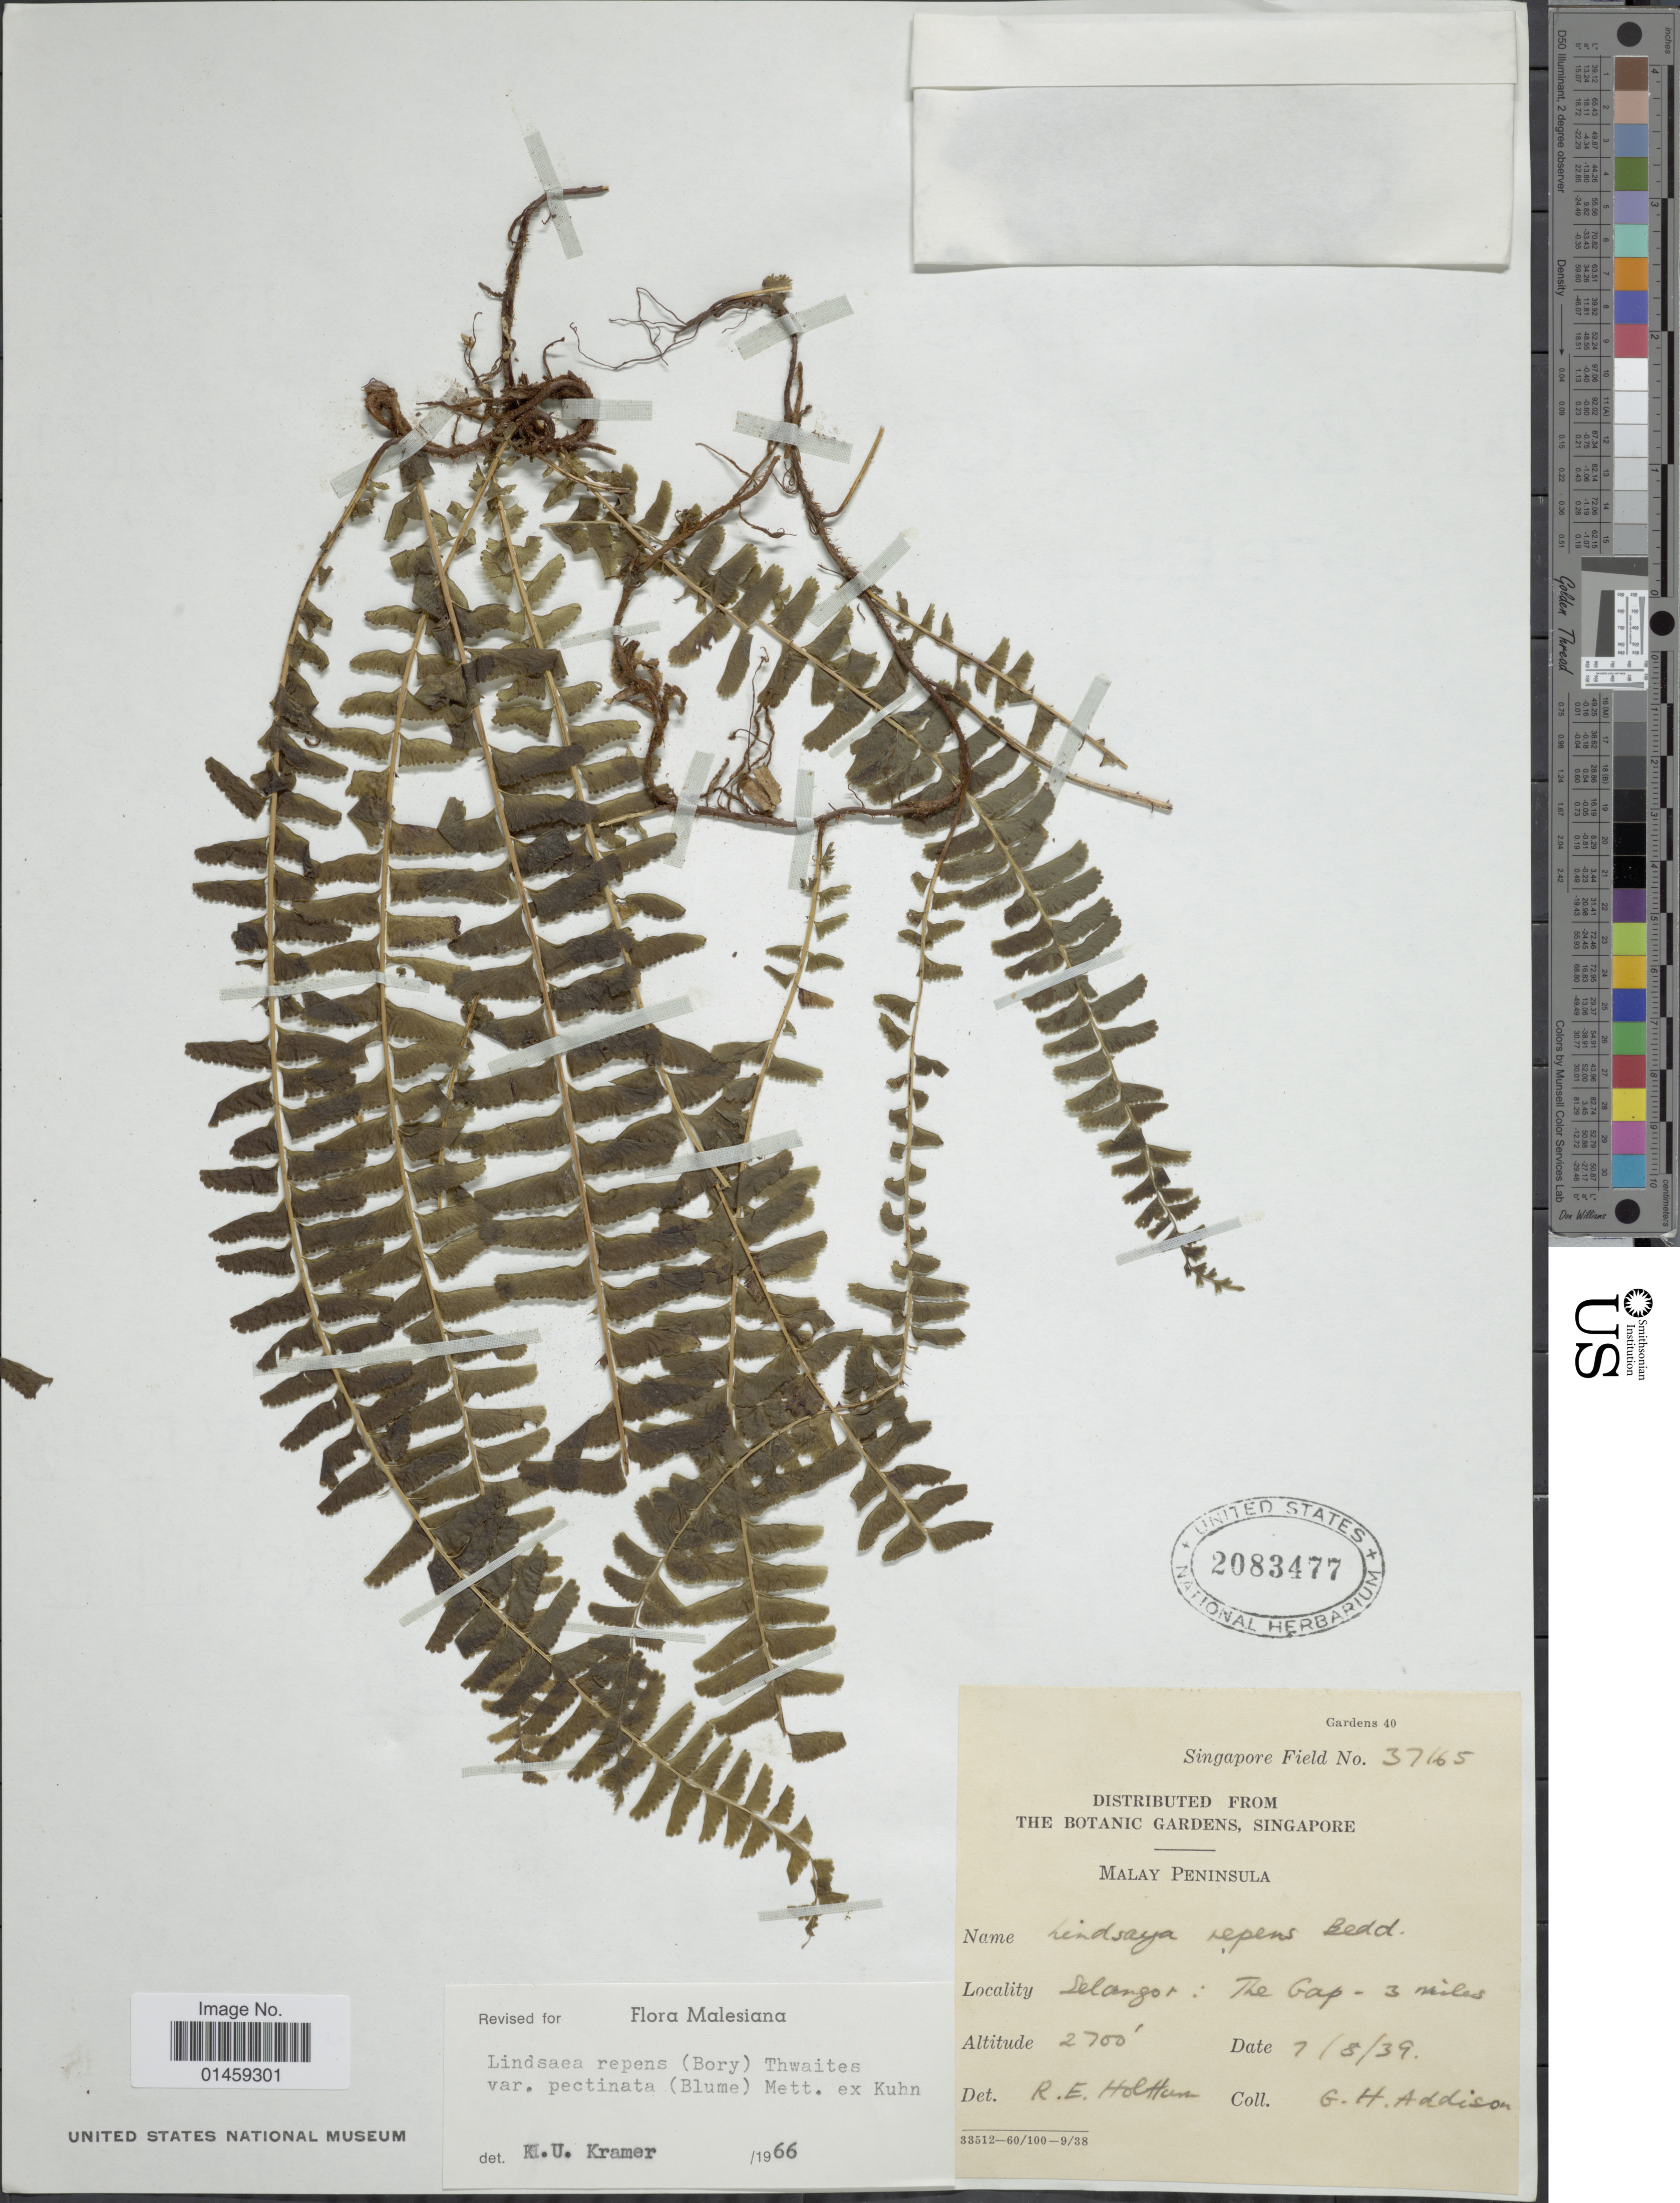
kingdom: Plantae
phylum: Tracheophyta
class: Polypodiopsida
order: Polypodiales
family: Lindsaeaceae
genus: Lindsaea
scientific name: Lindsaea repens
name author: (Bory) Thwaites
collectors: G. Addison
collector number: Singapore Field 37165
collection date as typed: Transcribed d/m/y: 7/8/39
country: Malaysia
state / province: Selangor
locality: The Gap - 3 miles. Malay Peninsula.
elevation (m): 823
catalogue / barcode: US 2083477